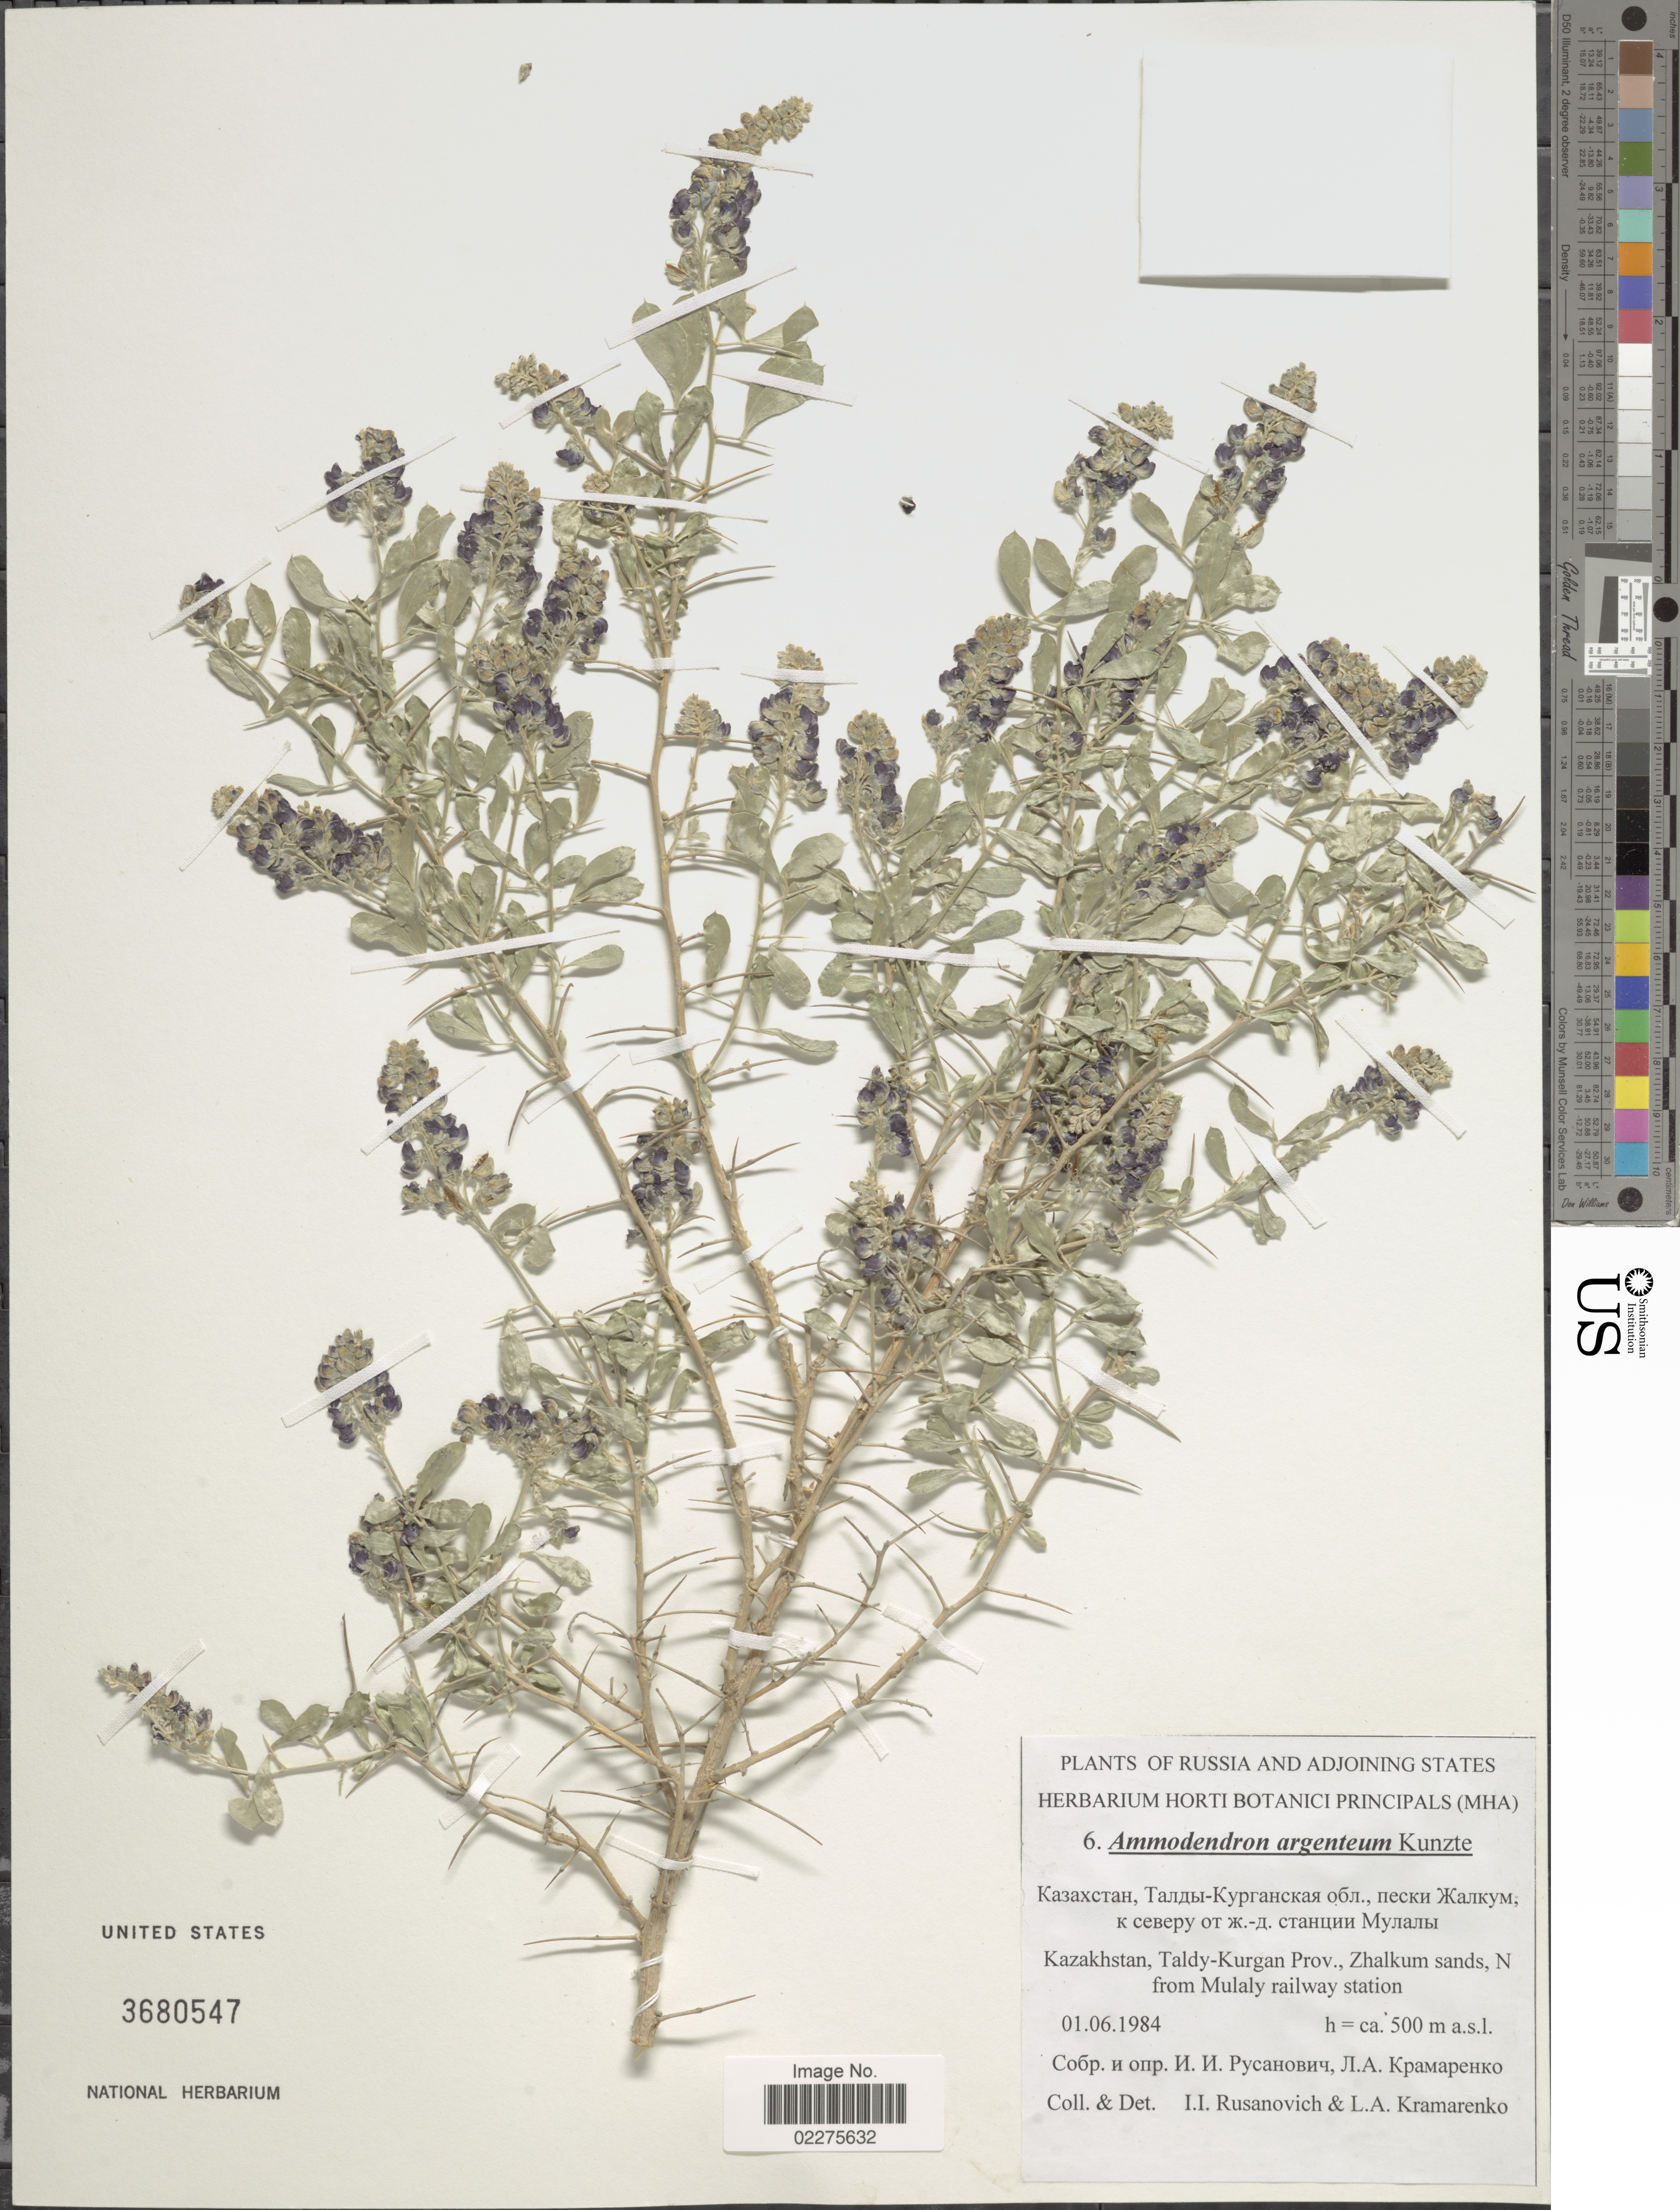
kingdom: Plantae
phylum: Tracheophyta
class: Magnoliopsida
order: Fabales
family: Fabaceae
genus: Ammodendron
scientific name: Ammodendron argenteum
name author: (Pall.) Kuntze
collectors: I. Rusanovich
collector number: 6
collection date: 1984-06-01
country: Kazakhstan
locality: Taldy-Kurgan Prov., Zhalkum sands, N from Mulaly railway station. Russia and adjoining states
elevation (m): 500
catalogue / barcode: US 3680547